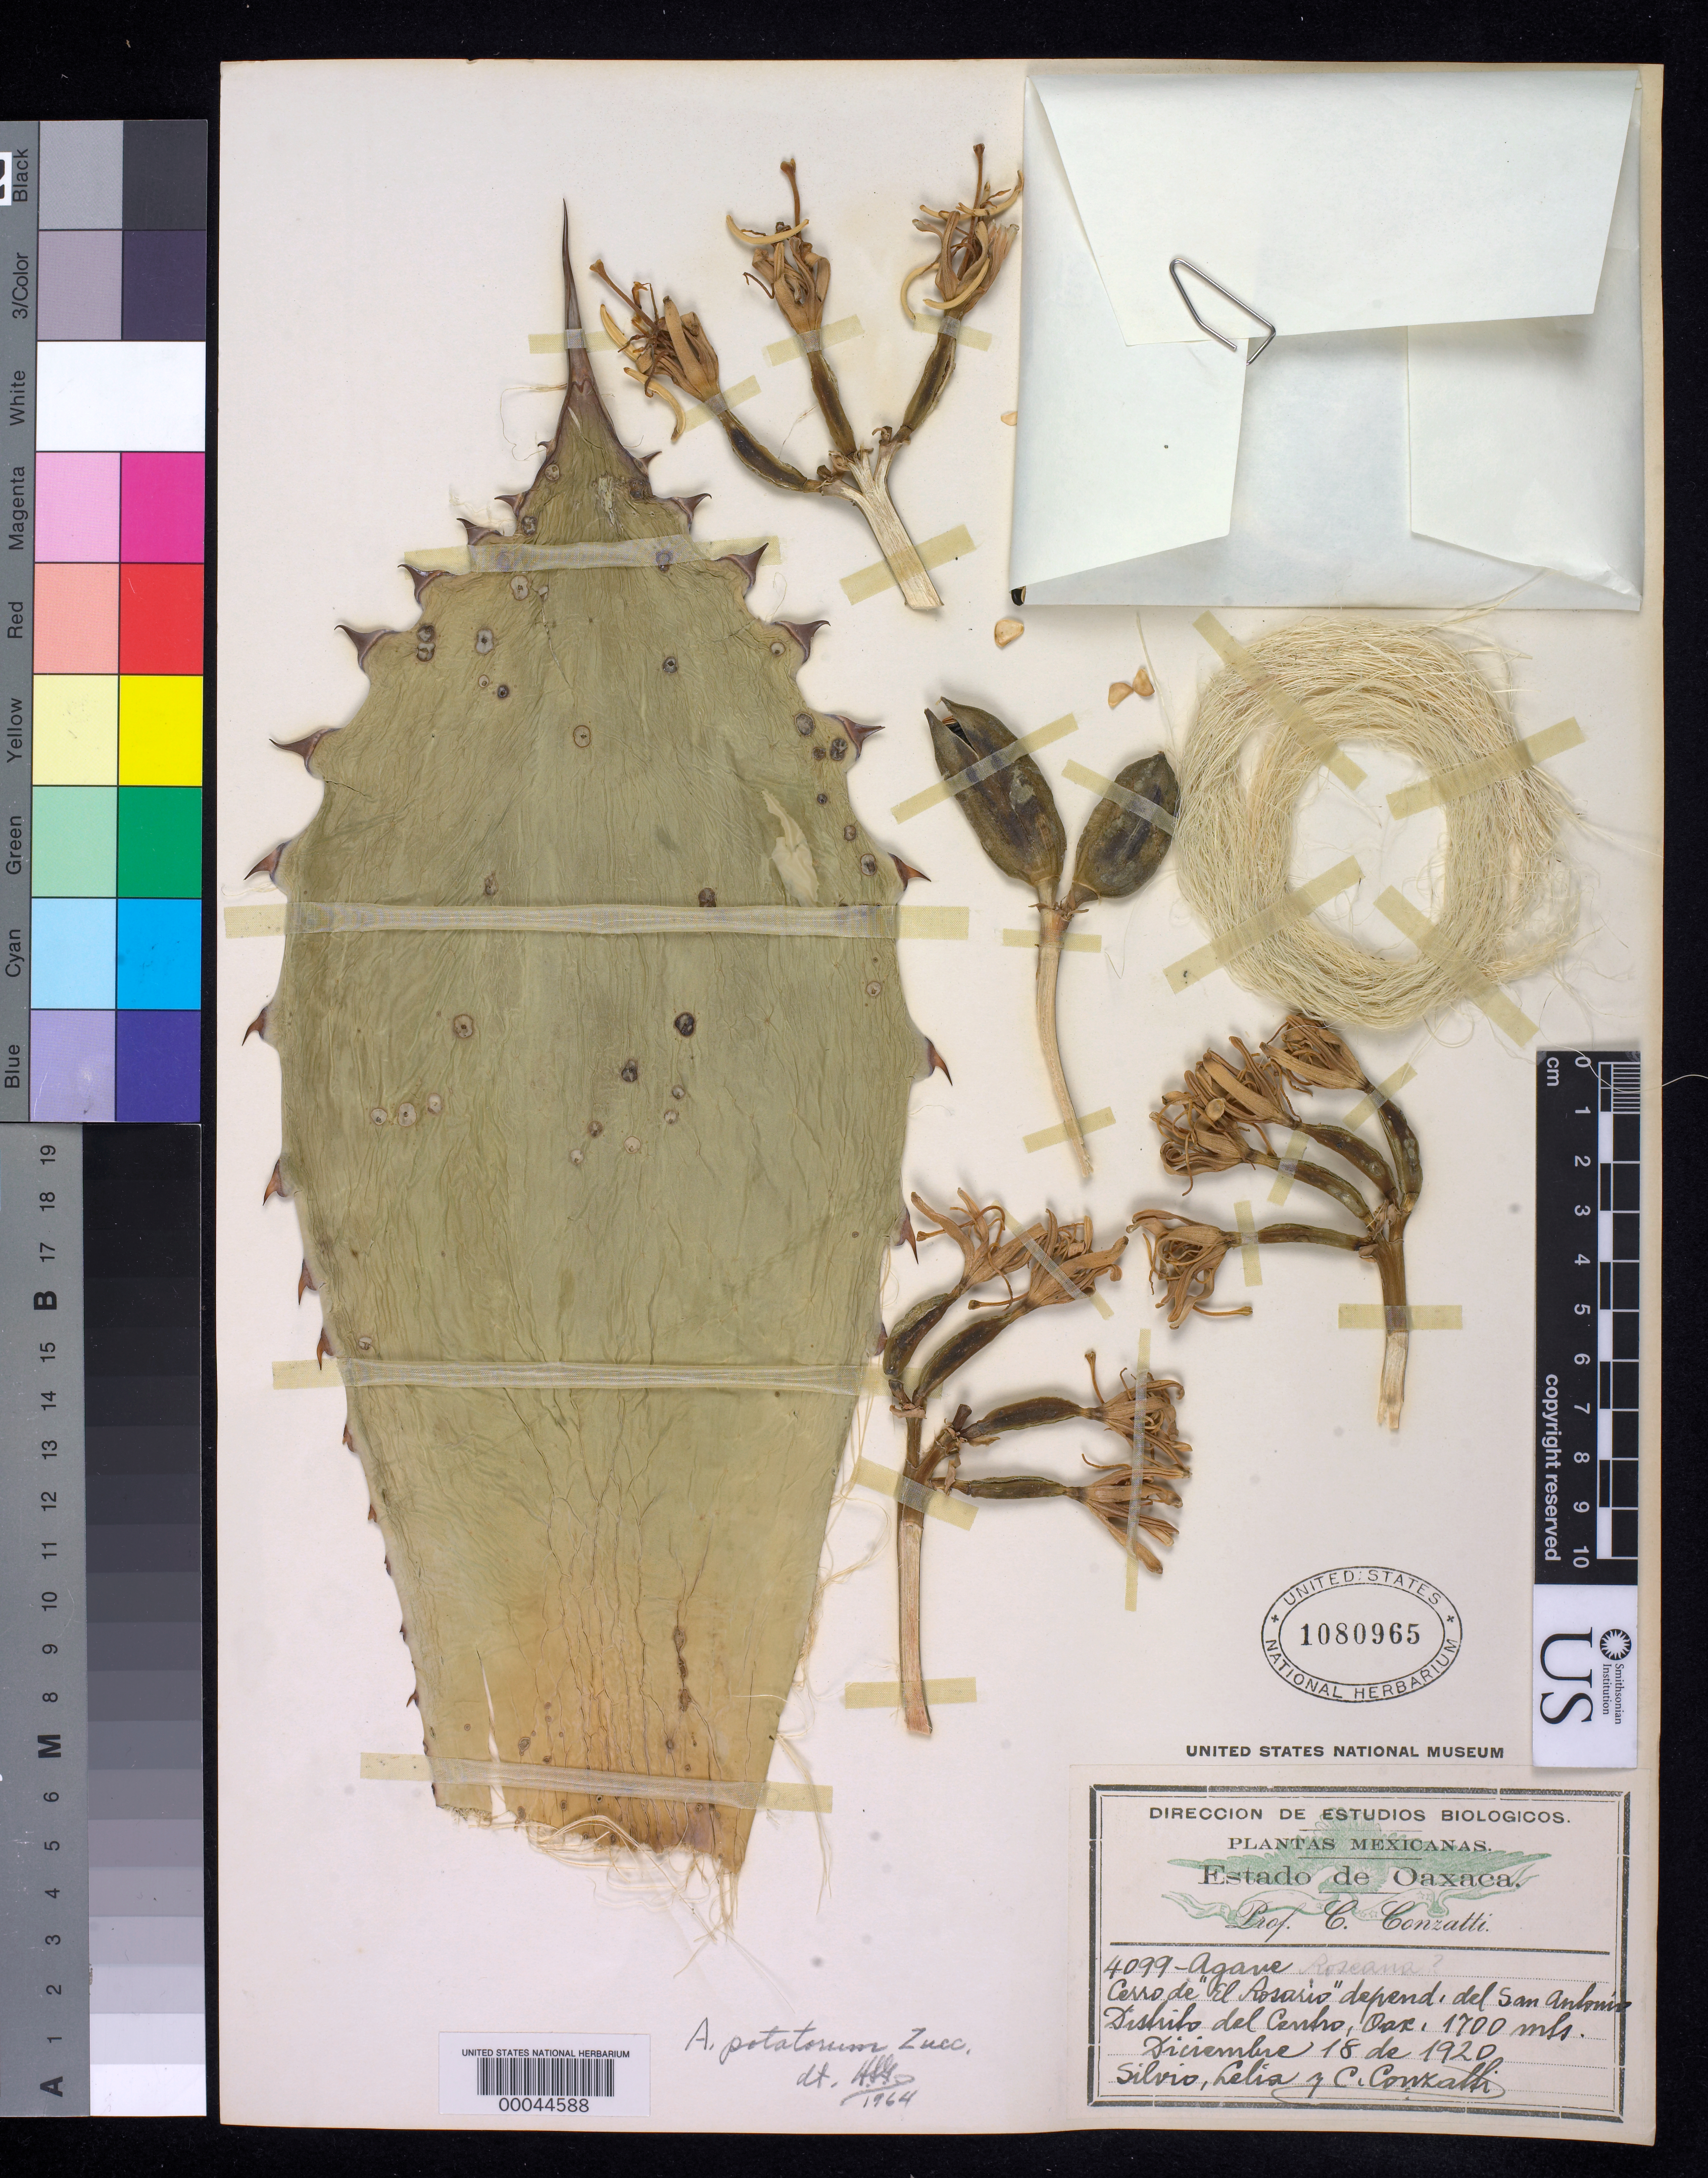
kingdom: Plantae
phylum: Tracheophyta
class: Liliopsida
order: Asparagales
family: Asparagaceae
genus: Agave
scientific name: Agave potatorum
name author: Zucc.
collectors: L. Silvio & C. Conzatti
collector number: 4099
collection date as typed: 18 Dec 1920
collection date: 1920-12-18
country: Mexico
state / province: Oaxaca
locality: Cerro de El Rosario; San Antonio; central district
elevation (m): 1700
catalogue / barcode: US 1080965